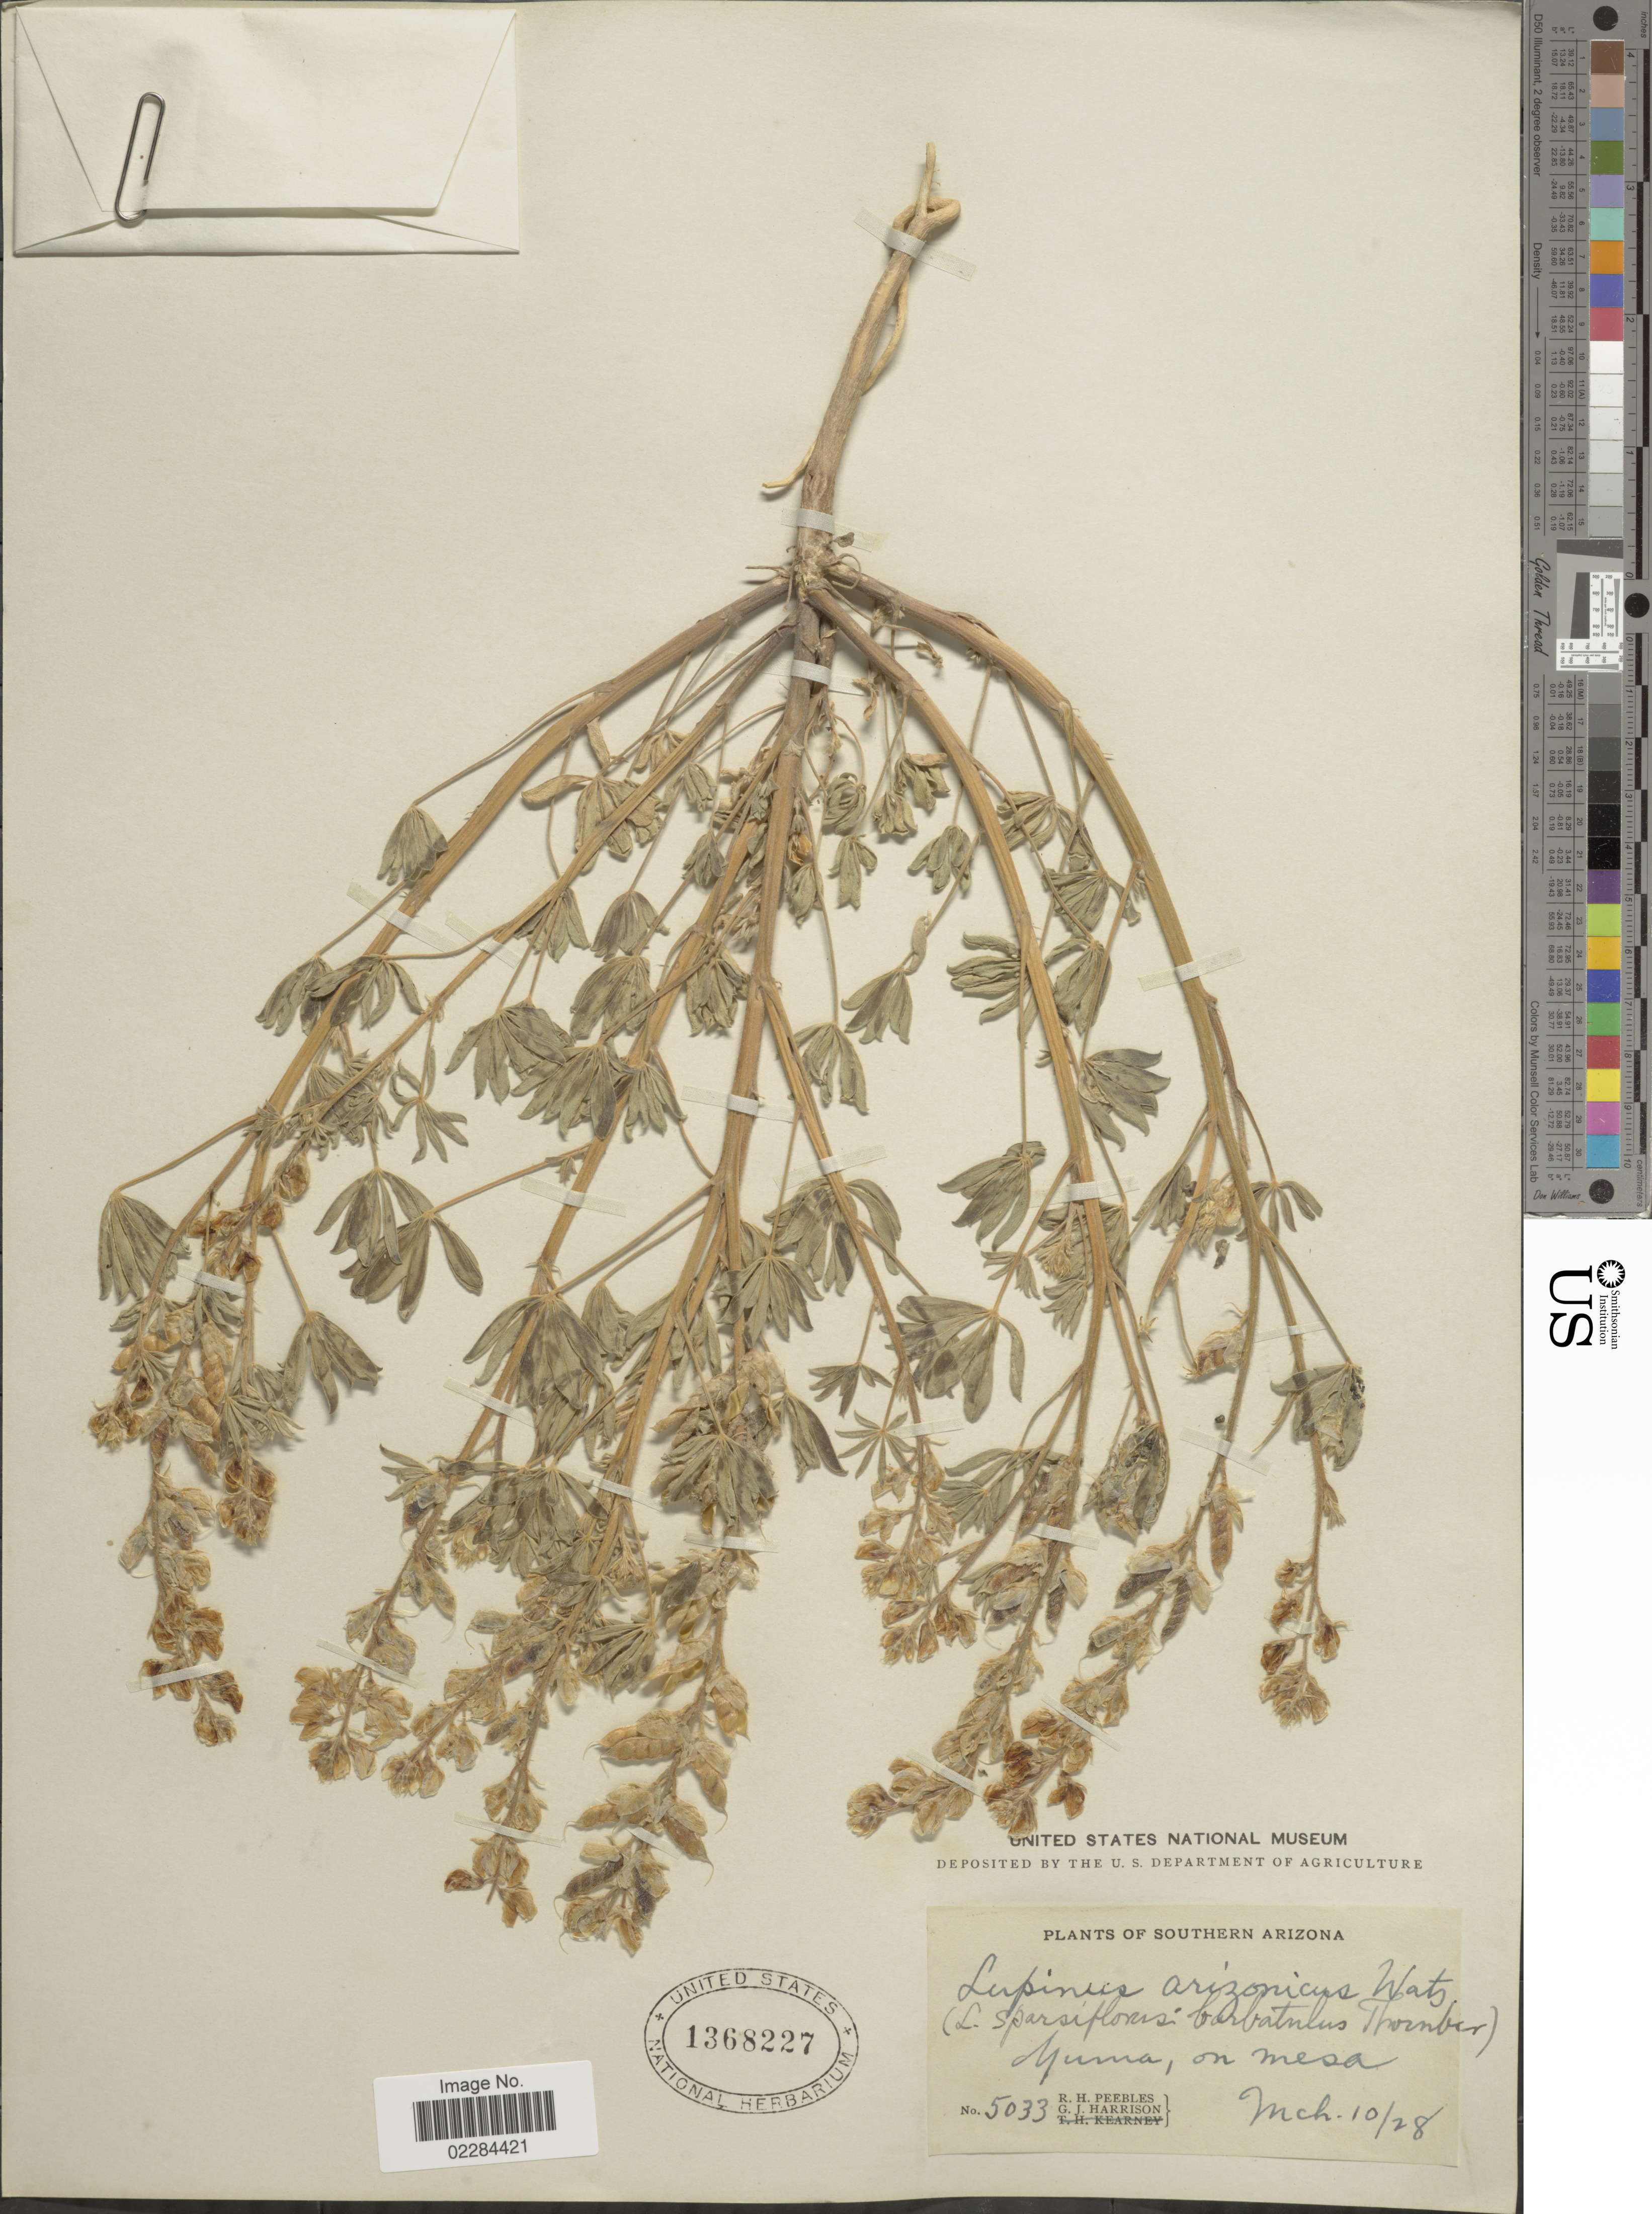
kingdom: Plantae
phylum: Tracheophyta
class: Magnoliopsida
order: Fabales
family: Fabaceae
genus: Lupinus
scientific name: Lupinus arizonicus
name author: (S. Watson) S. Watson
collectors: R. H. Peebles & G. J. Harrison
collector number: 5033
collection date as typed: Transcribed d/m/y: 10/3/28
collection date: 1928-03-10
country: United States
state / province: Arizona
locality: Southern Arizona. Yuma on mesa.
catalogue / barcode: US 1368227